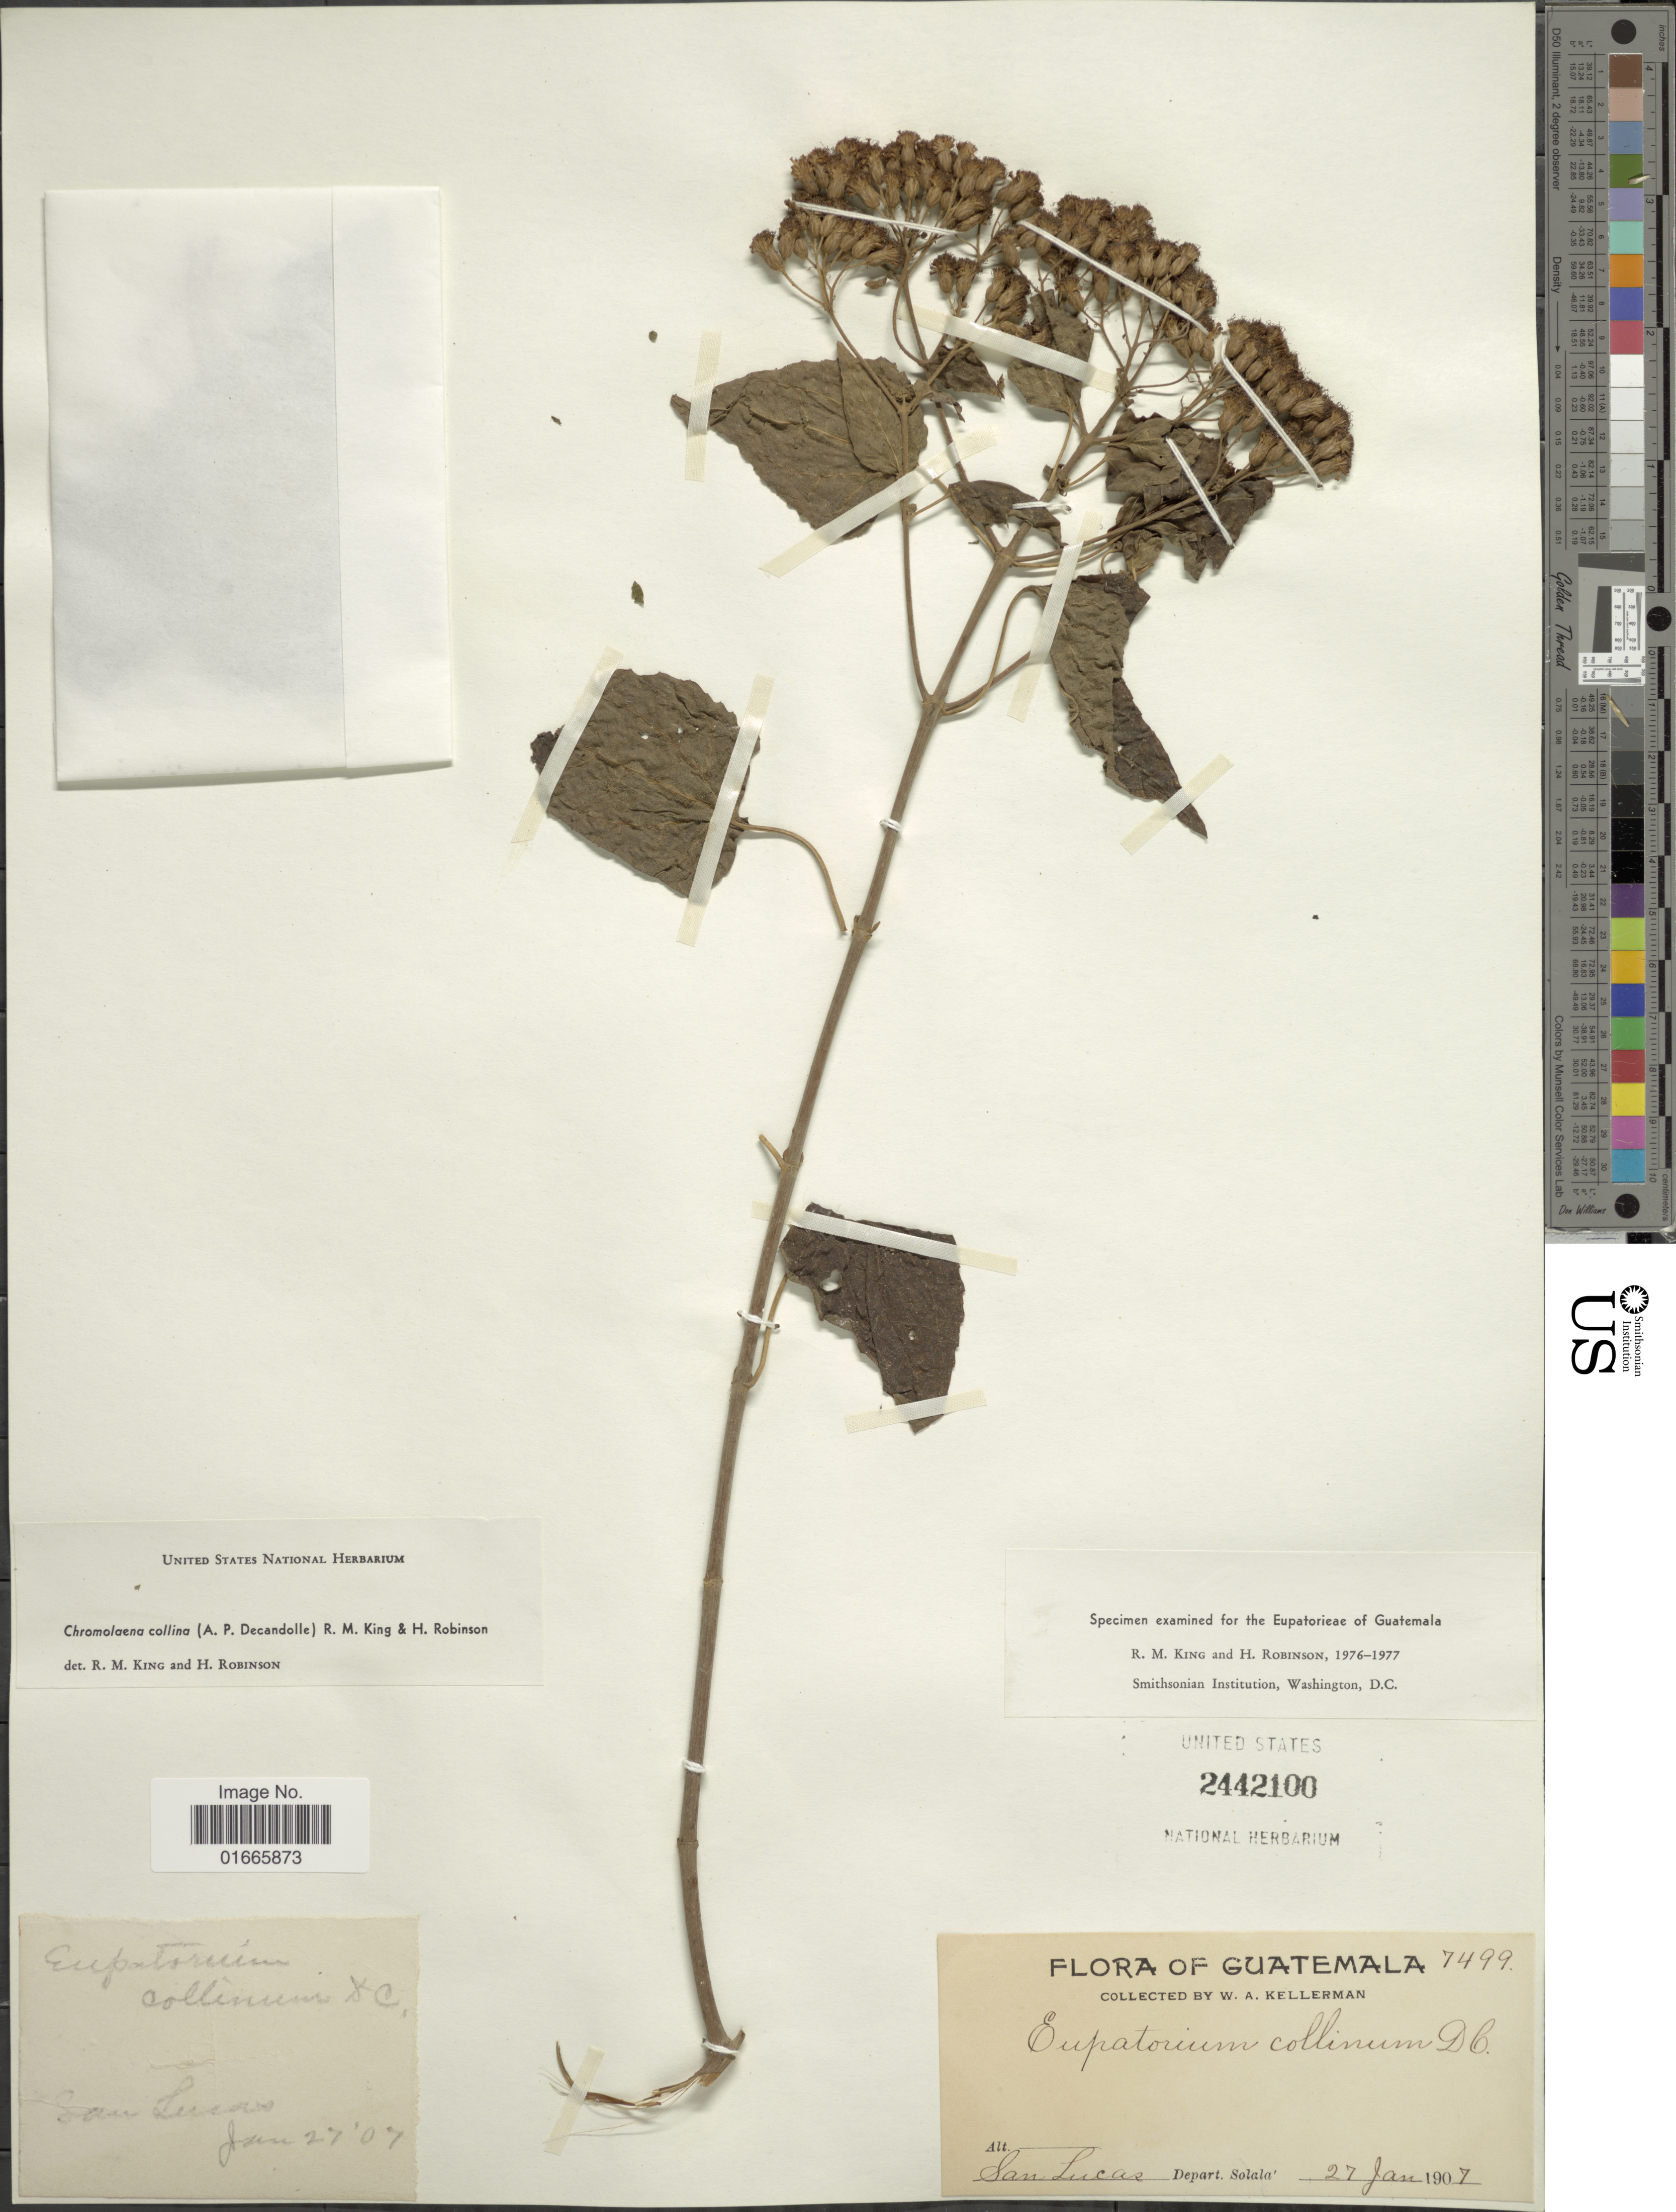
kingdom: Plantae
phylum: Tracheophyta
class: Magnoliopsida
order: Asterales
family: Asteraceae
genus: Chromolaena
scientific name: Chromolaena collina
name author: (DC.) R.M. King & H. Rob.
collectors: W. Kellerman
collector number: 7499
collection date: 1907-01-27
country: Guatemala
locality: San Lucas, Depart. Solala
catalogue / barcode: US 2442100